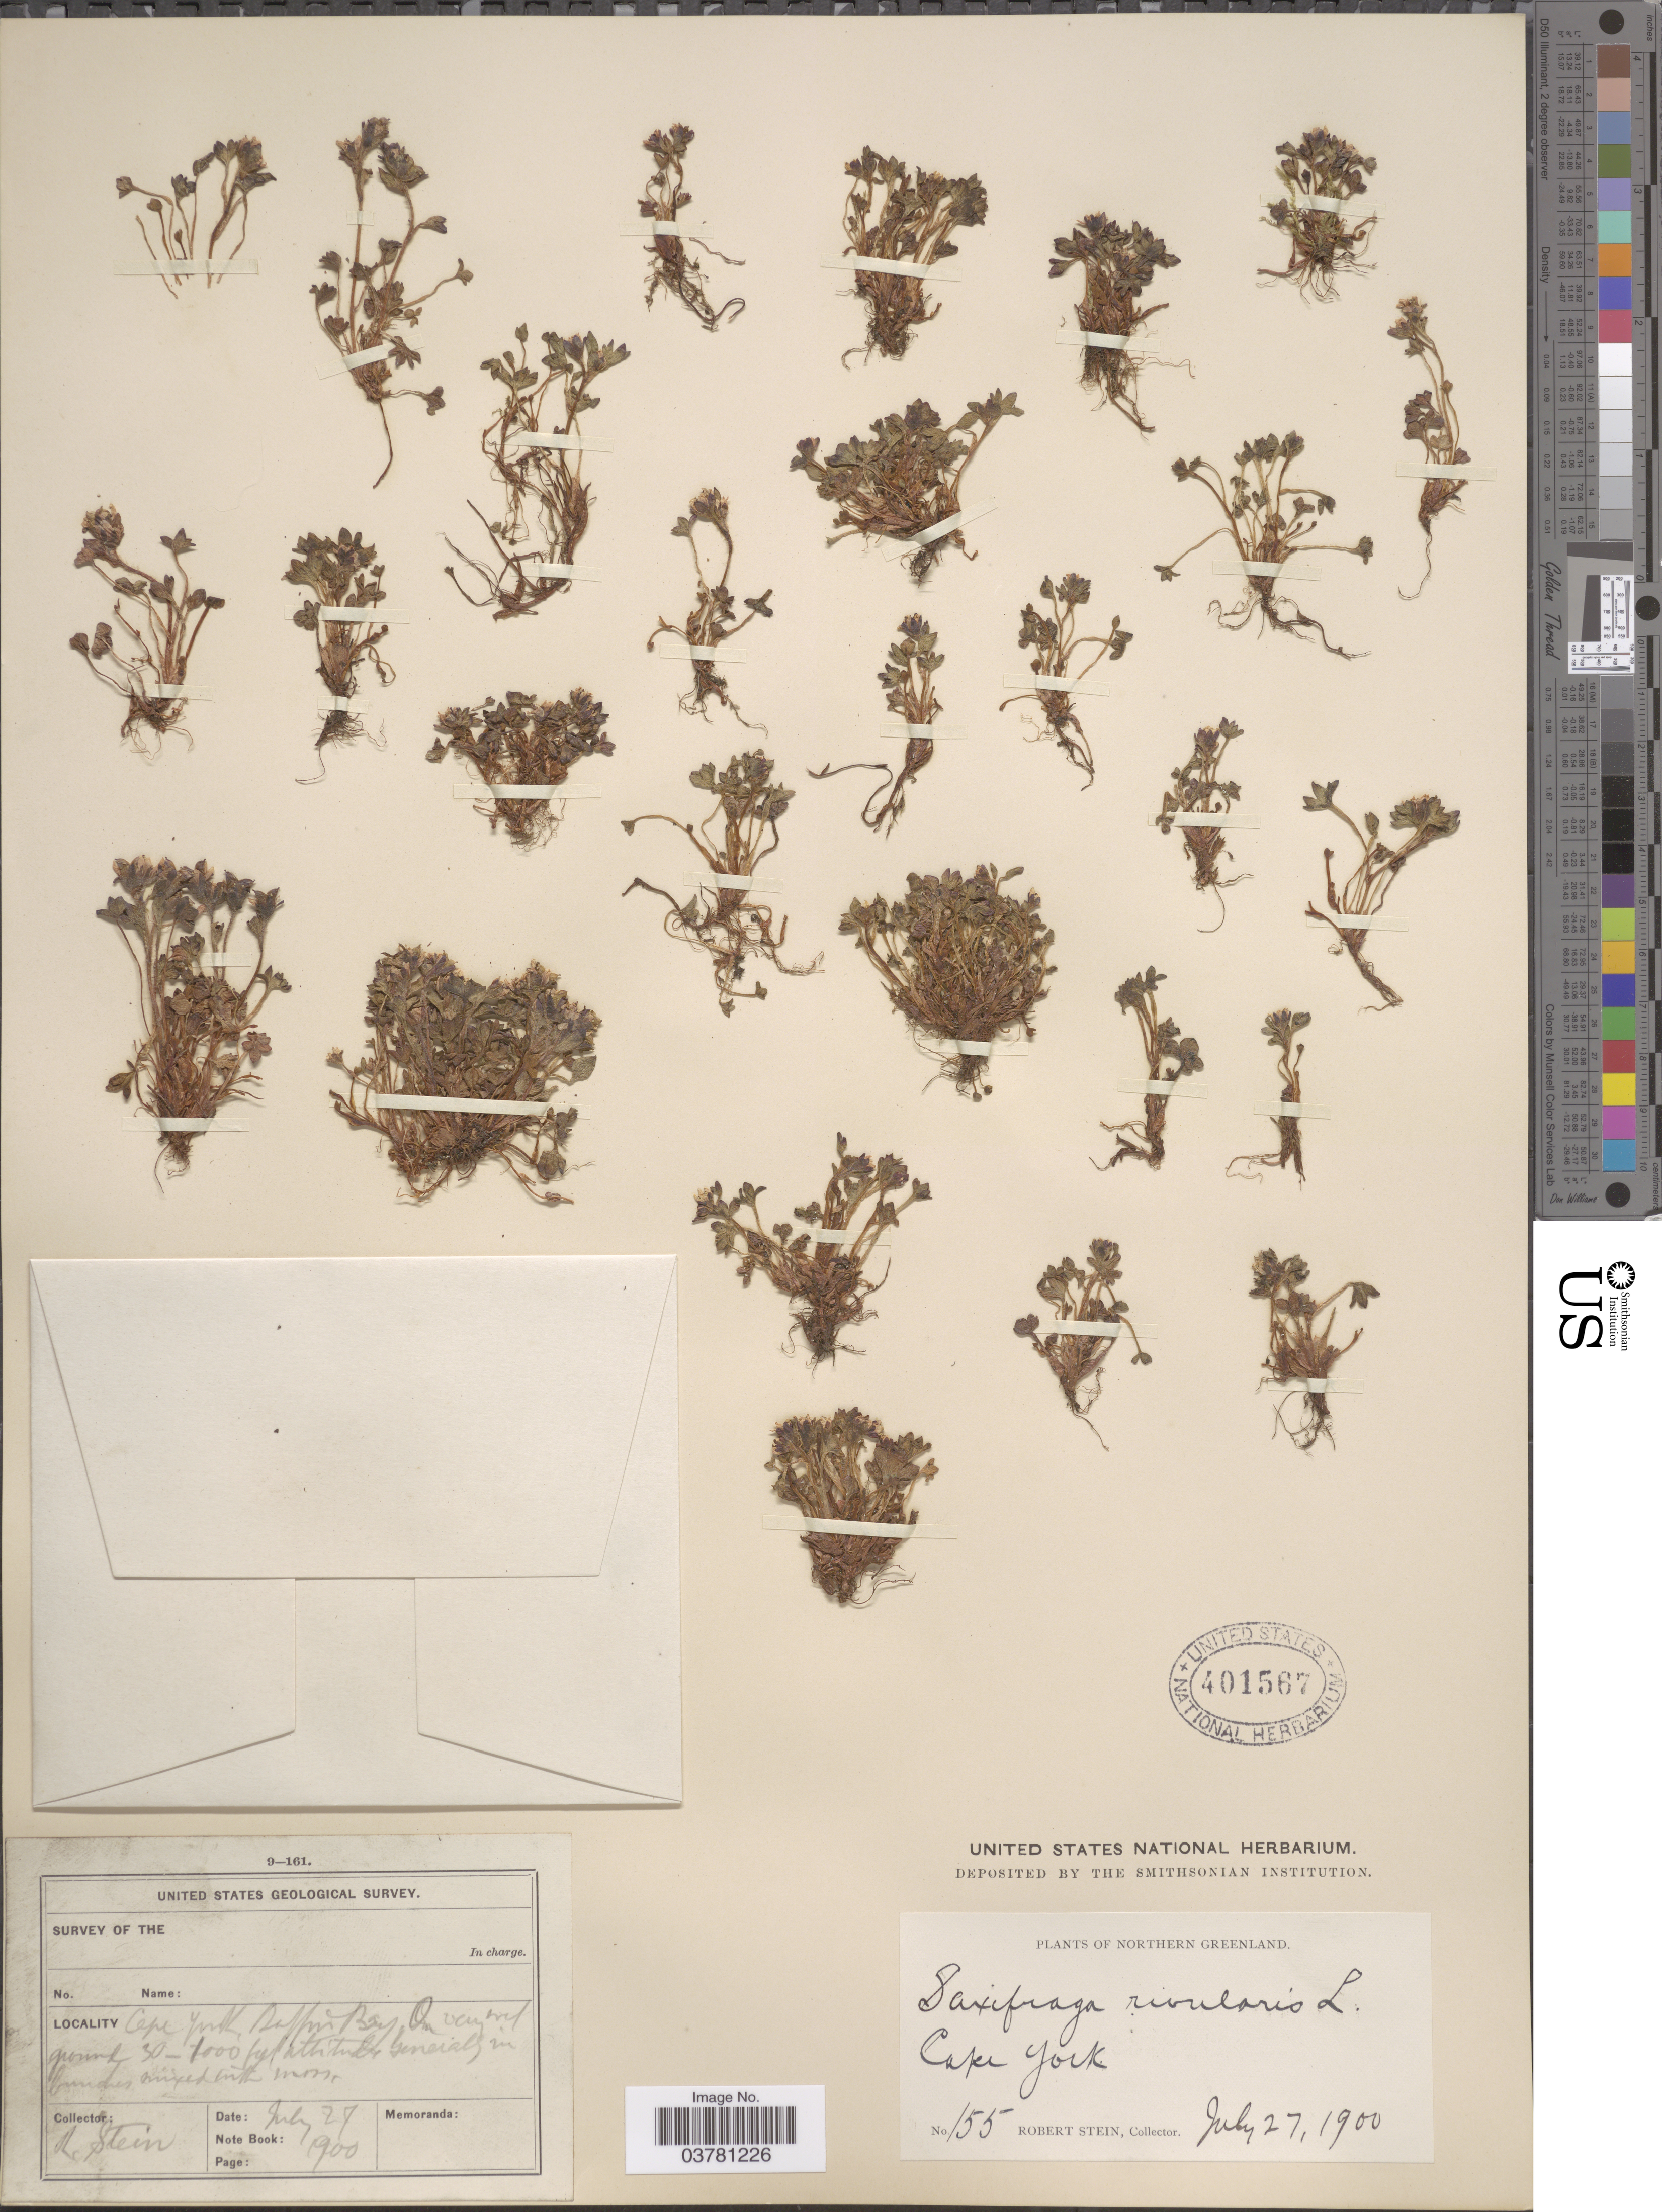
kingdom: Plantae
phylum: Tracheophyta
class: Magnoliopsida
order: Saxifragales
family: Saxifragaceae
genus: Saxifraga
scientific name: Saxifraga rivularis f. hyperborea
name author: (R. Br.) Hook.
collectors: R. Stein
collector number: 155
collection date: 1900-07-27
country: Greenland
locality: Northern Greenland. Cape York.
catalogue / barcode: US 401567